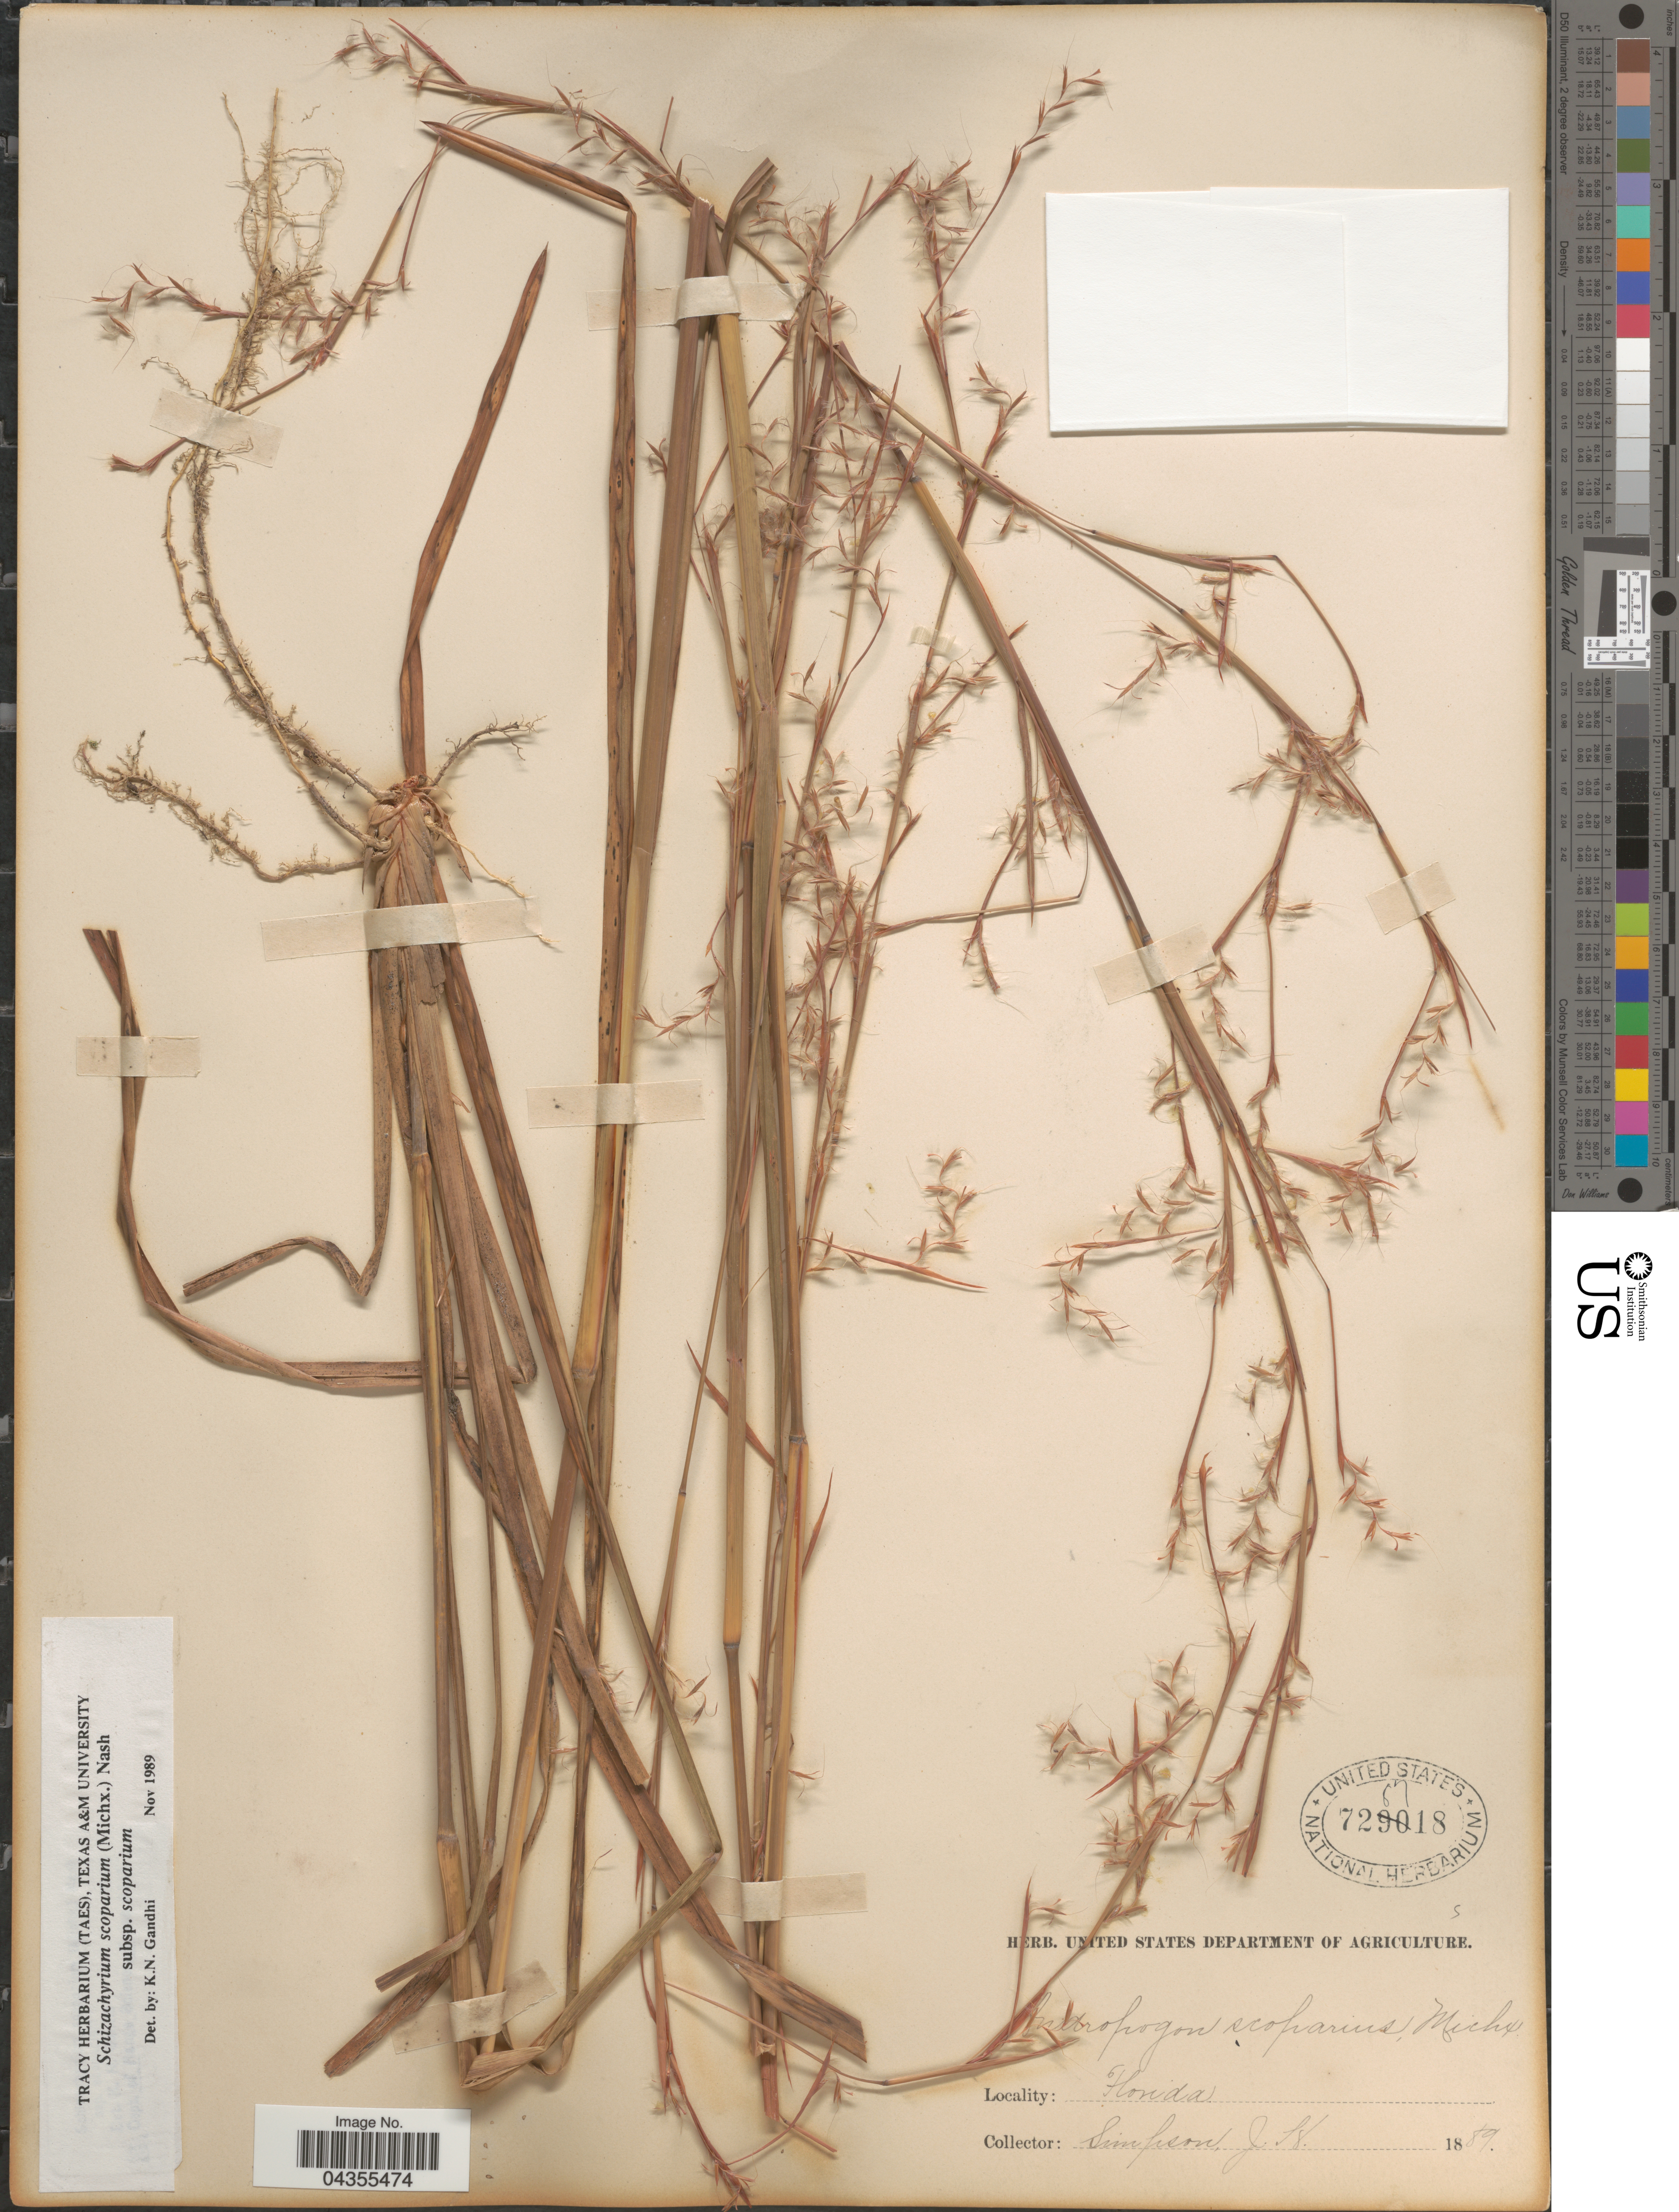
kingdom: Plantae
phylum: Tracheophyta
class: Liliopsida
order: Poales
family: Poaceae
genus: Schizachyrium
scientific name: Schizachyrium scoparium var. scoparium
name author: (Michx.) Nash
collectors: J. H. Simpson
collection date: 1889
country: United States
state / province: Florida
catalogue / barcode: US 728718